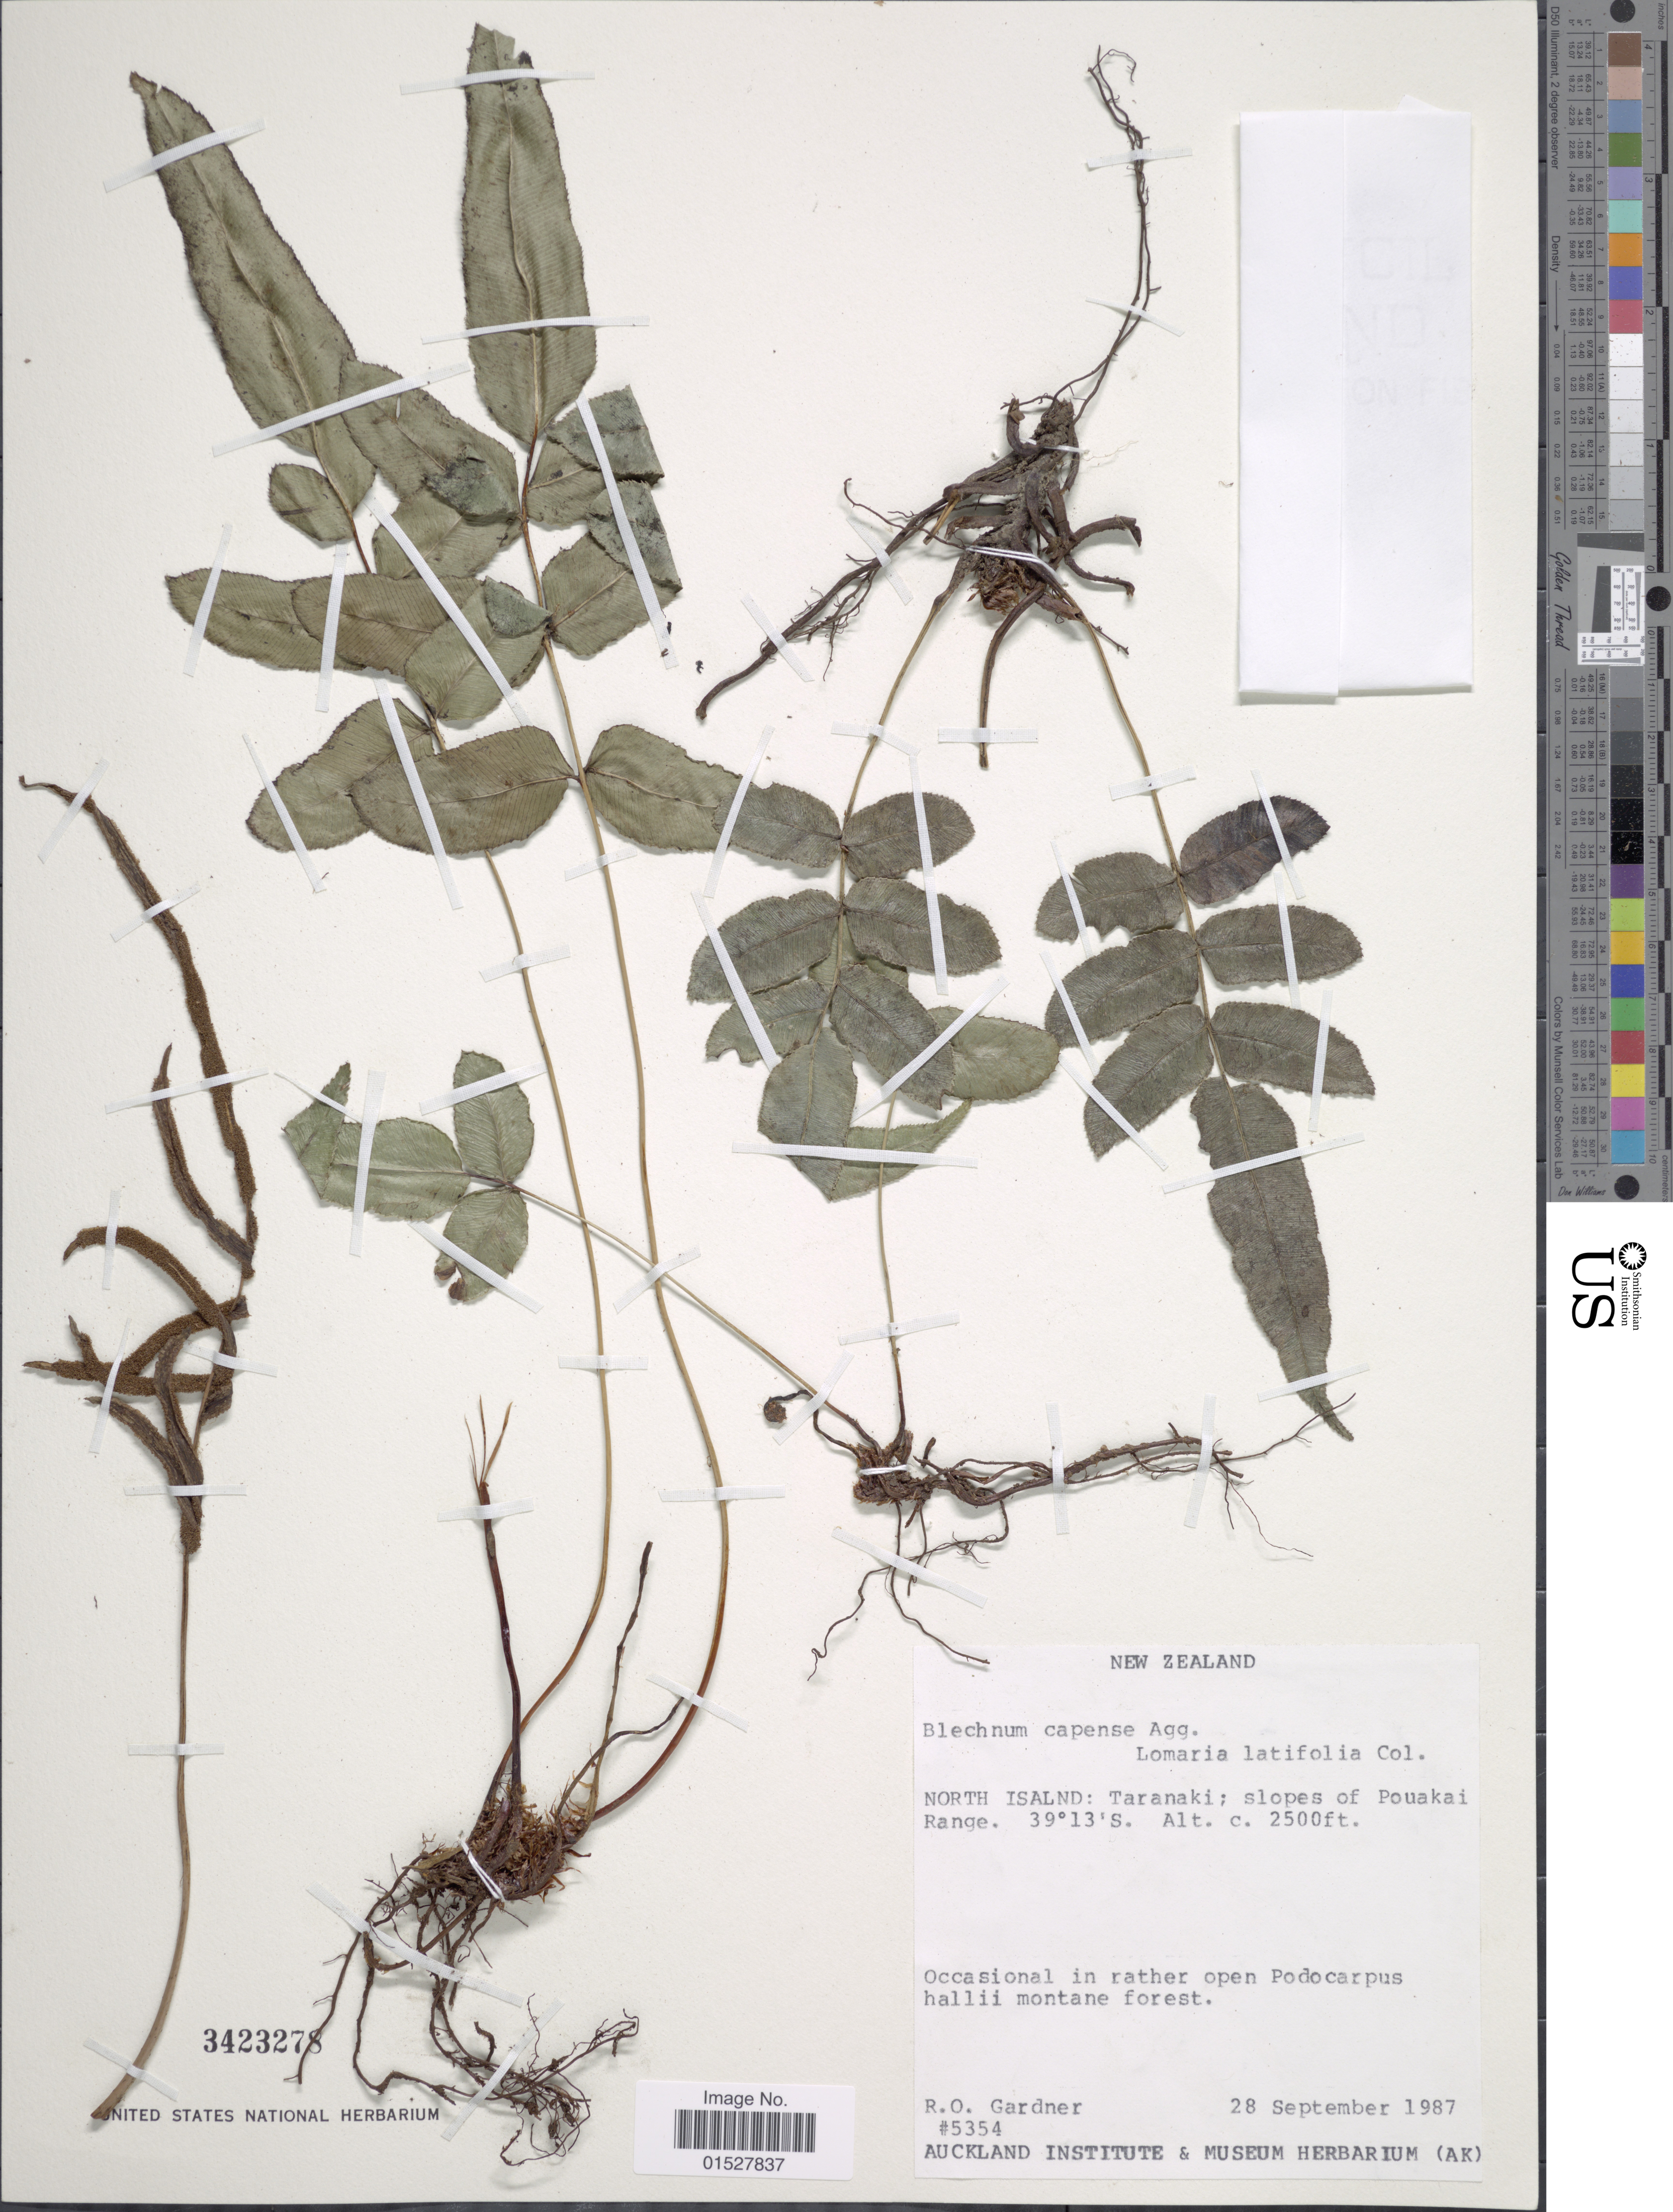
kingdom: Plantae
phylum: Tracheophyta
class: Polypodiopsida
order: Polypodiales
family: Blechnaceae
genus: Blechnum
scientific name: Blechnum capense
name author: (L.) Schltdl.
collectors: R. O. Gardner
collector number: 5354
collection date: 1987-09-28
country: New Zealand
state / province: Taranaki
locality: North Island: slopes of Pouakai Range.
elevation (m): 762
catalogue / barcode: US 3423278